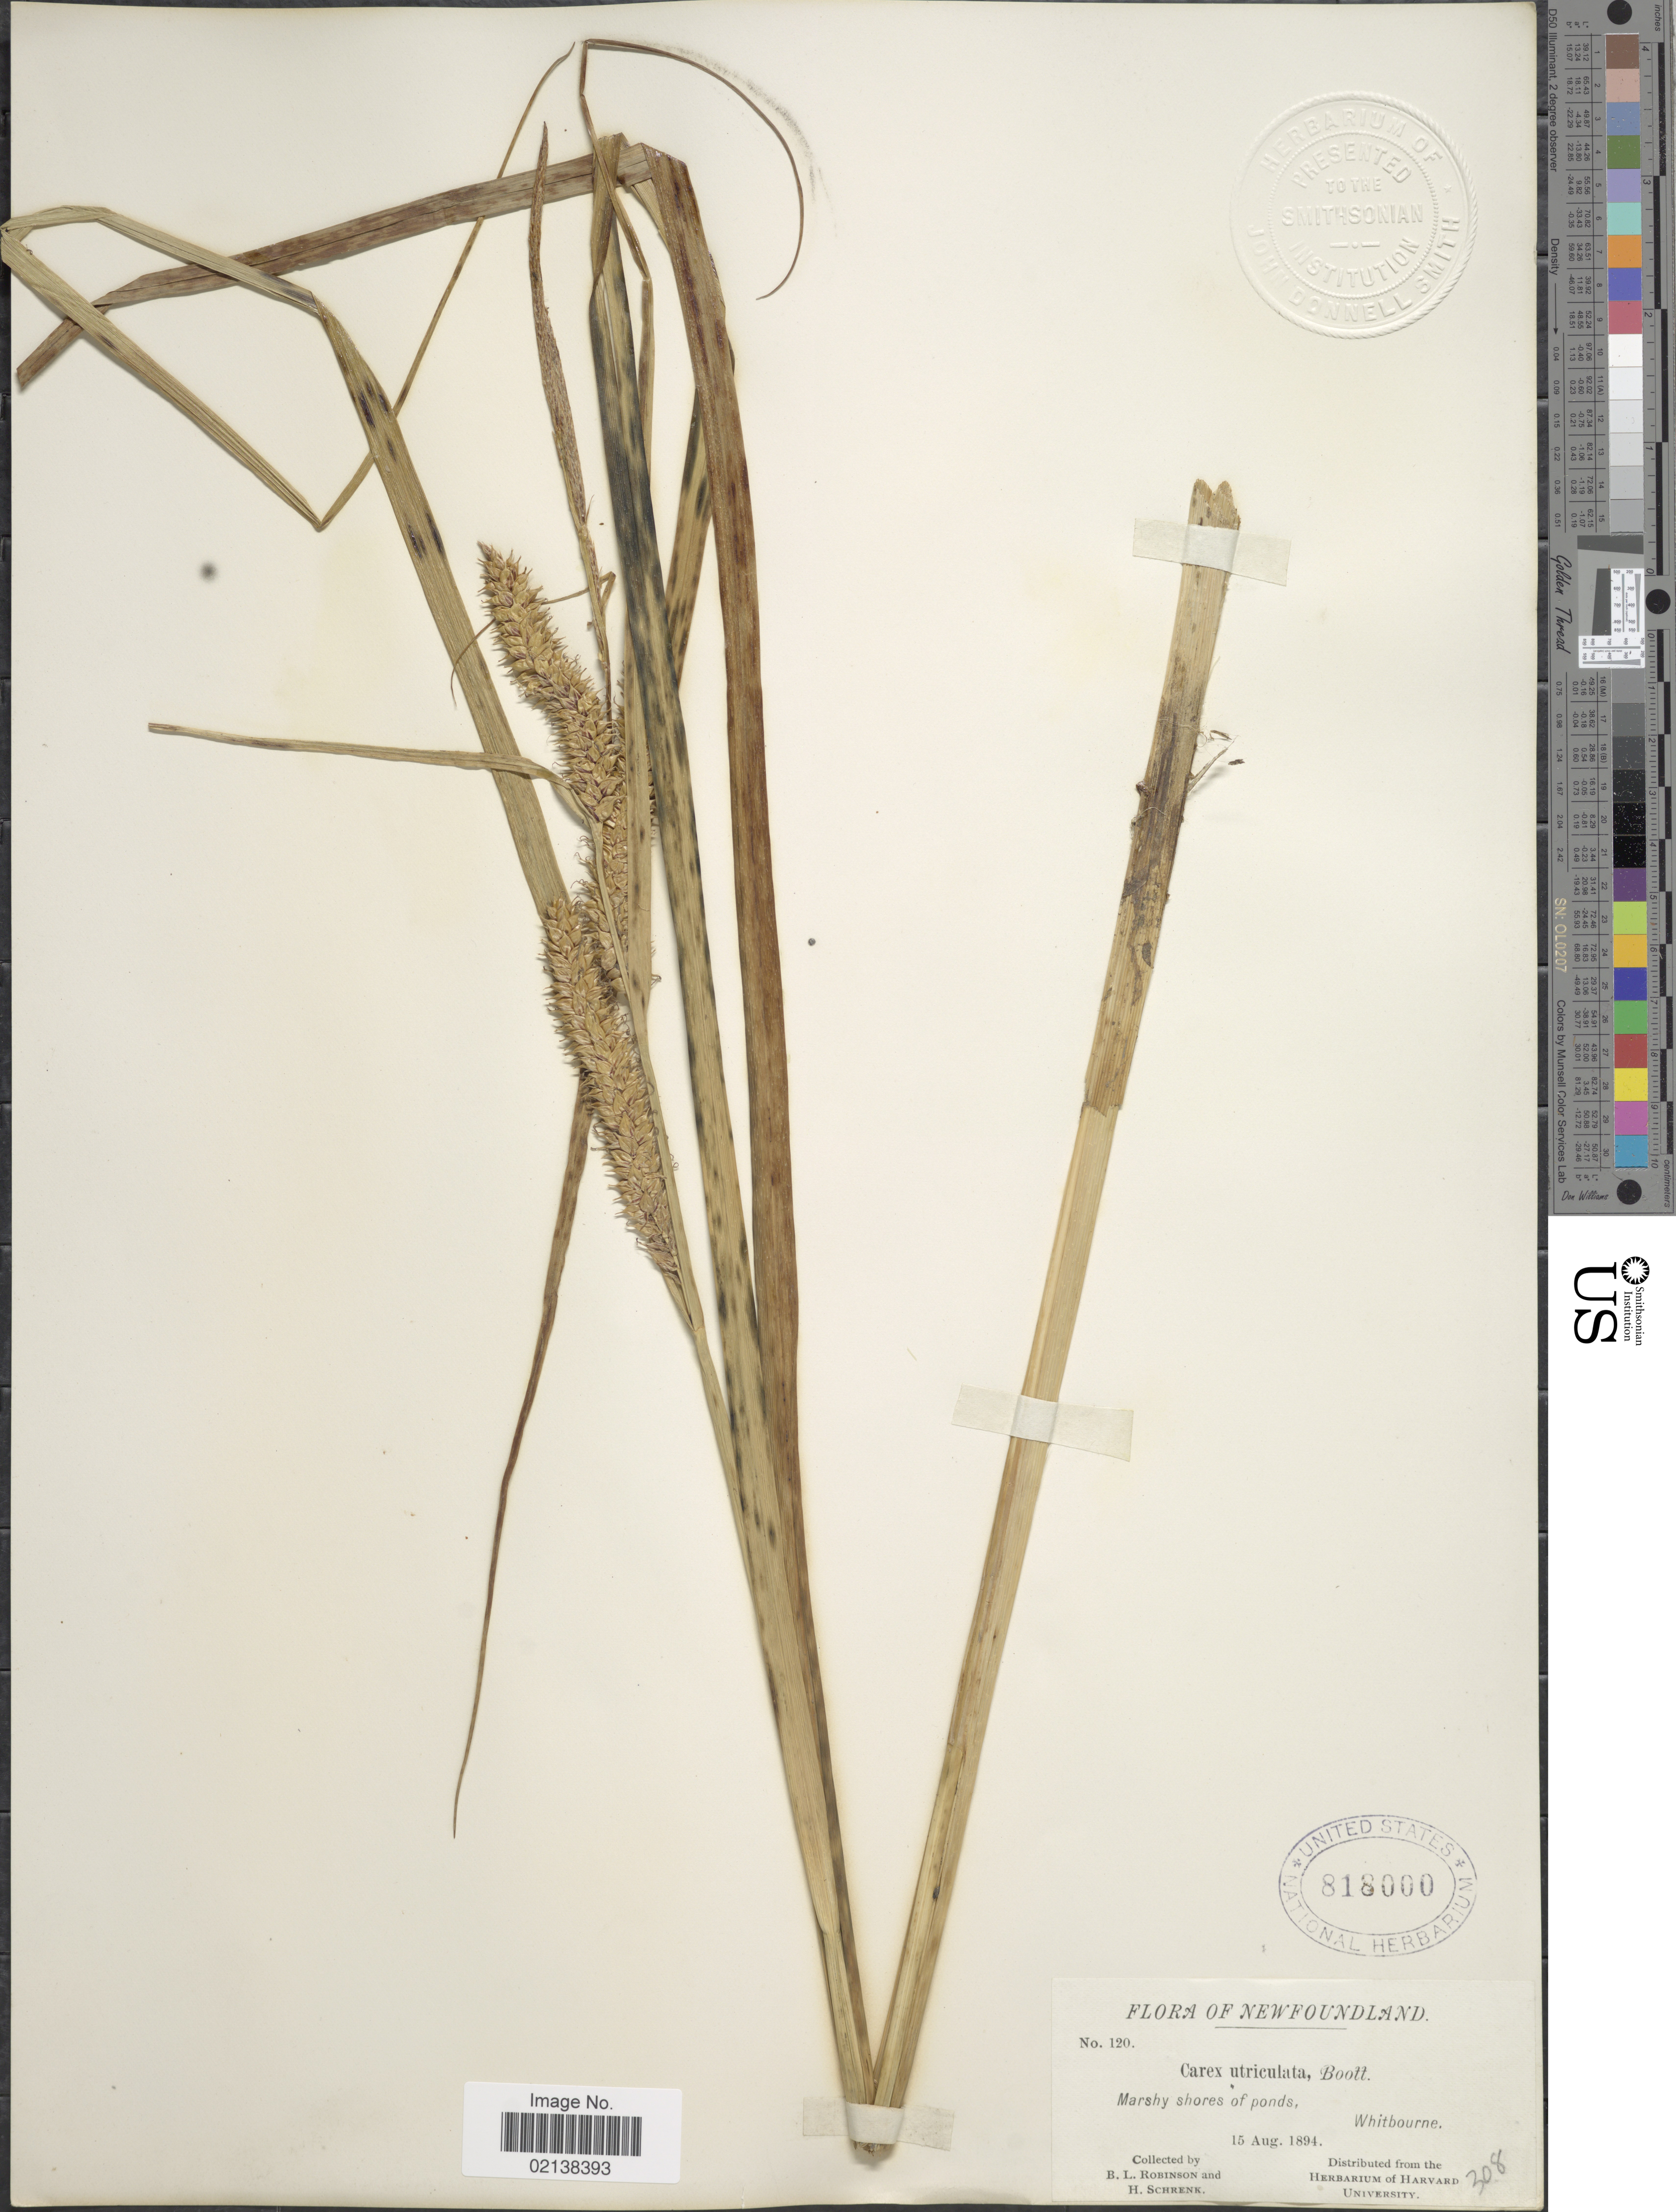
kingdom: Plantae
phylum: Tracheophyta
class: Liliopsida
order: Poales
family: Cyperaceae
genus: Carex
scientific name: Carex utriculata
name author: Boott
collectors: B. L. Robinson & H. Schrenk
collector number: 120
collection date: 1894-08-15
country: Canada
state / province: Newfoundland and Labrador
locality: Marshy shores of ponds, Whitbourne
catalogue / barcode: US 818000